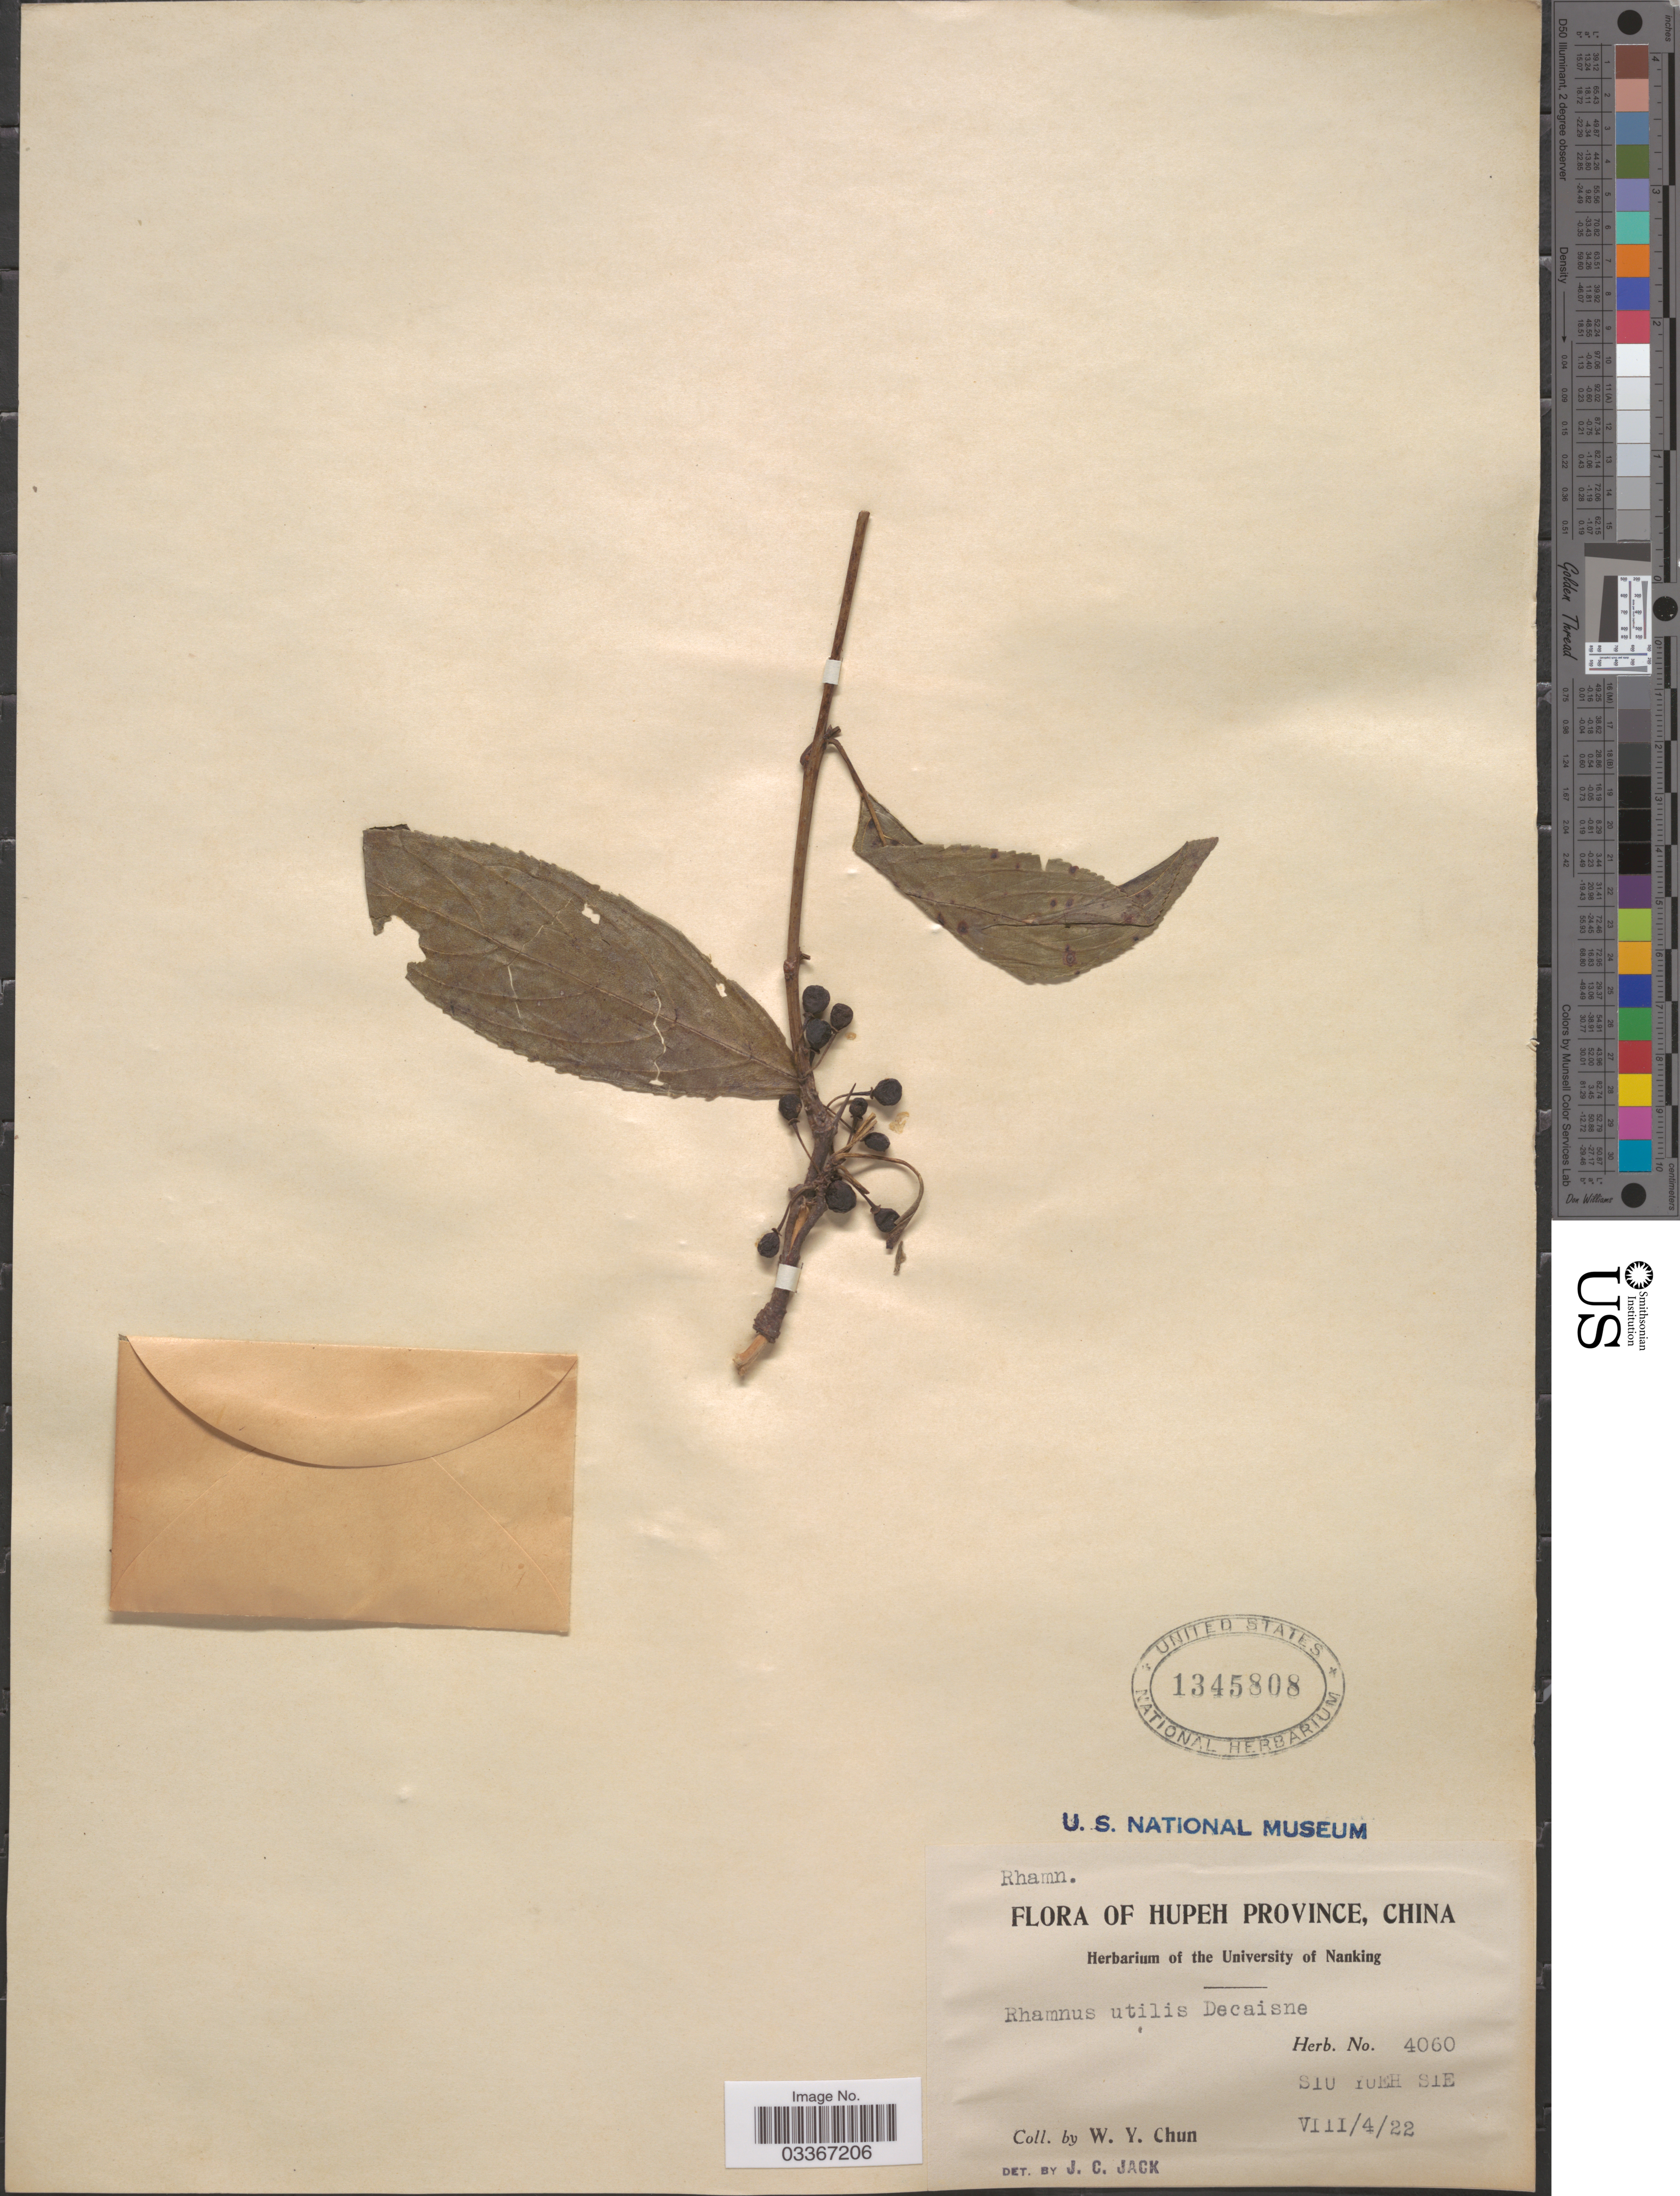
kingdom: Plantae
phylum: Tracheophyta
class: Magnoliopsida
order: Rosales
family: Rhamnaceae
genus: Rhamnus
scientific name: Rhamnus utilis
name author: Decne.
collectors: W. Y. Chun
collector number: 4060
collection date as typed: Transcribed d/m/y: 4/8/22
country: China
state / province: Hubei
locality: Hupeh Province. Siu Yueh Sie.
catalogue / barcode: US 1345808